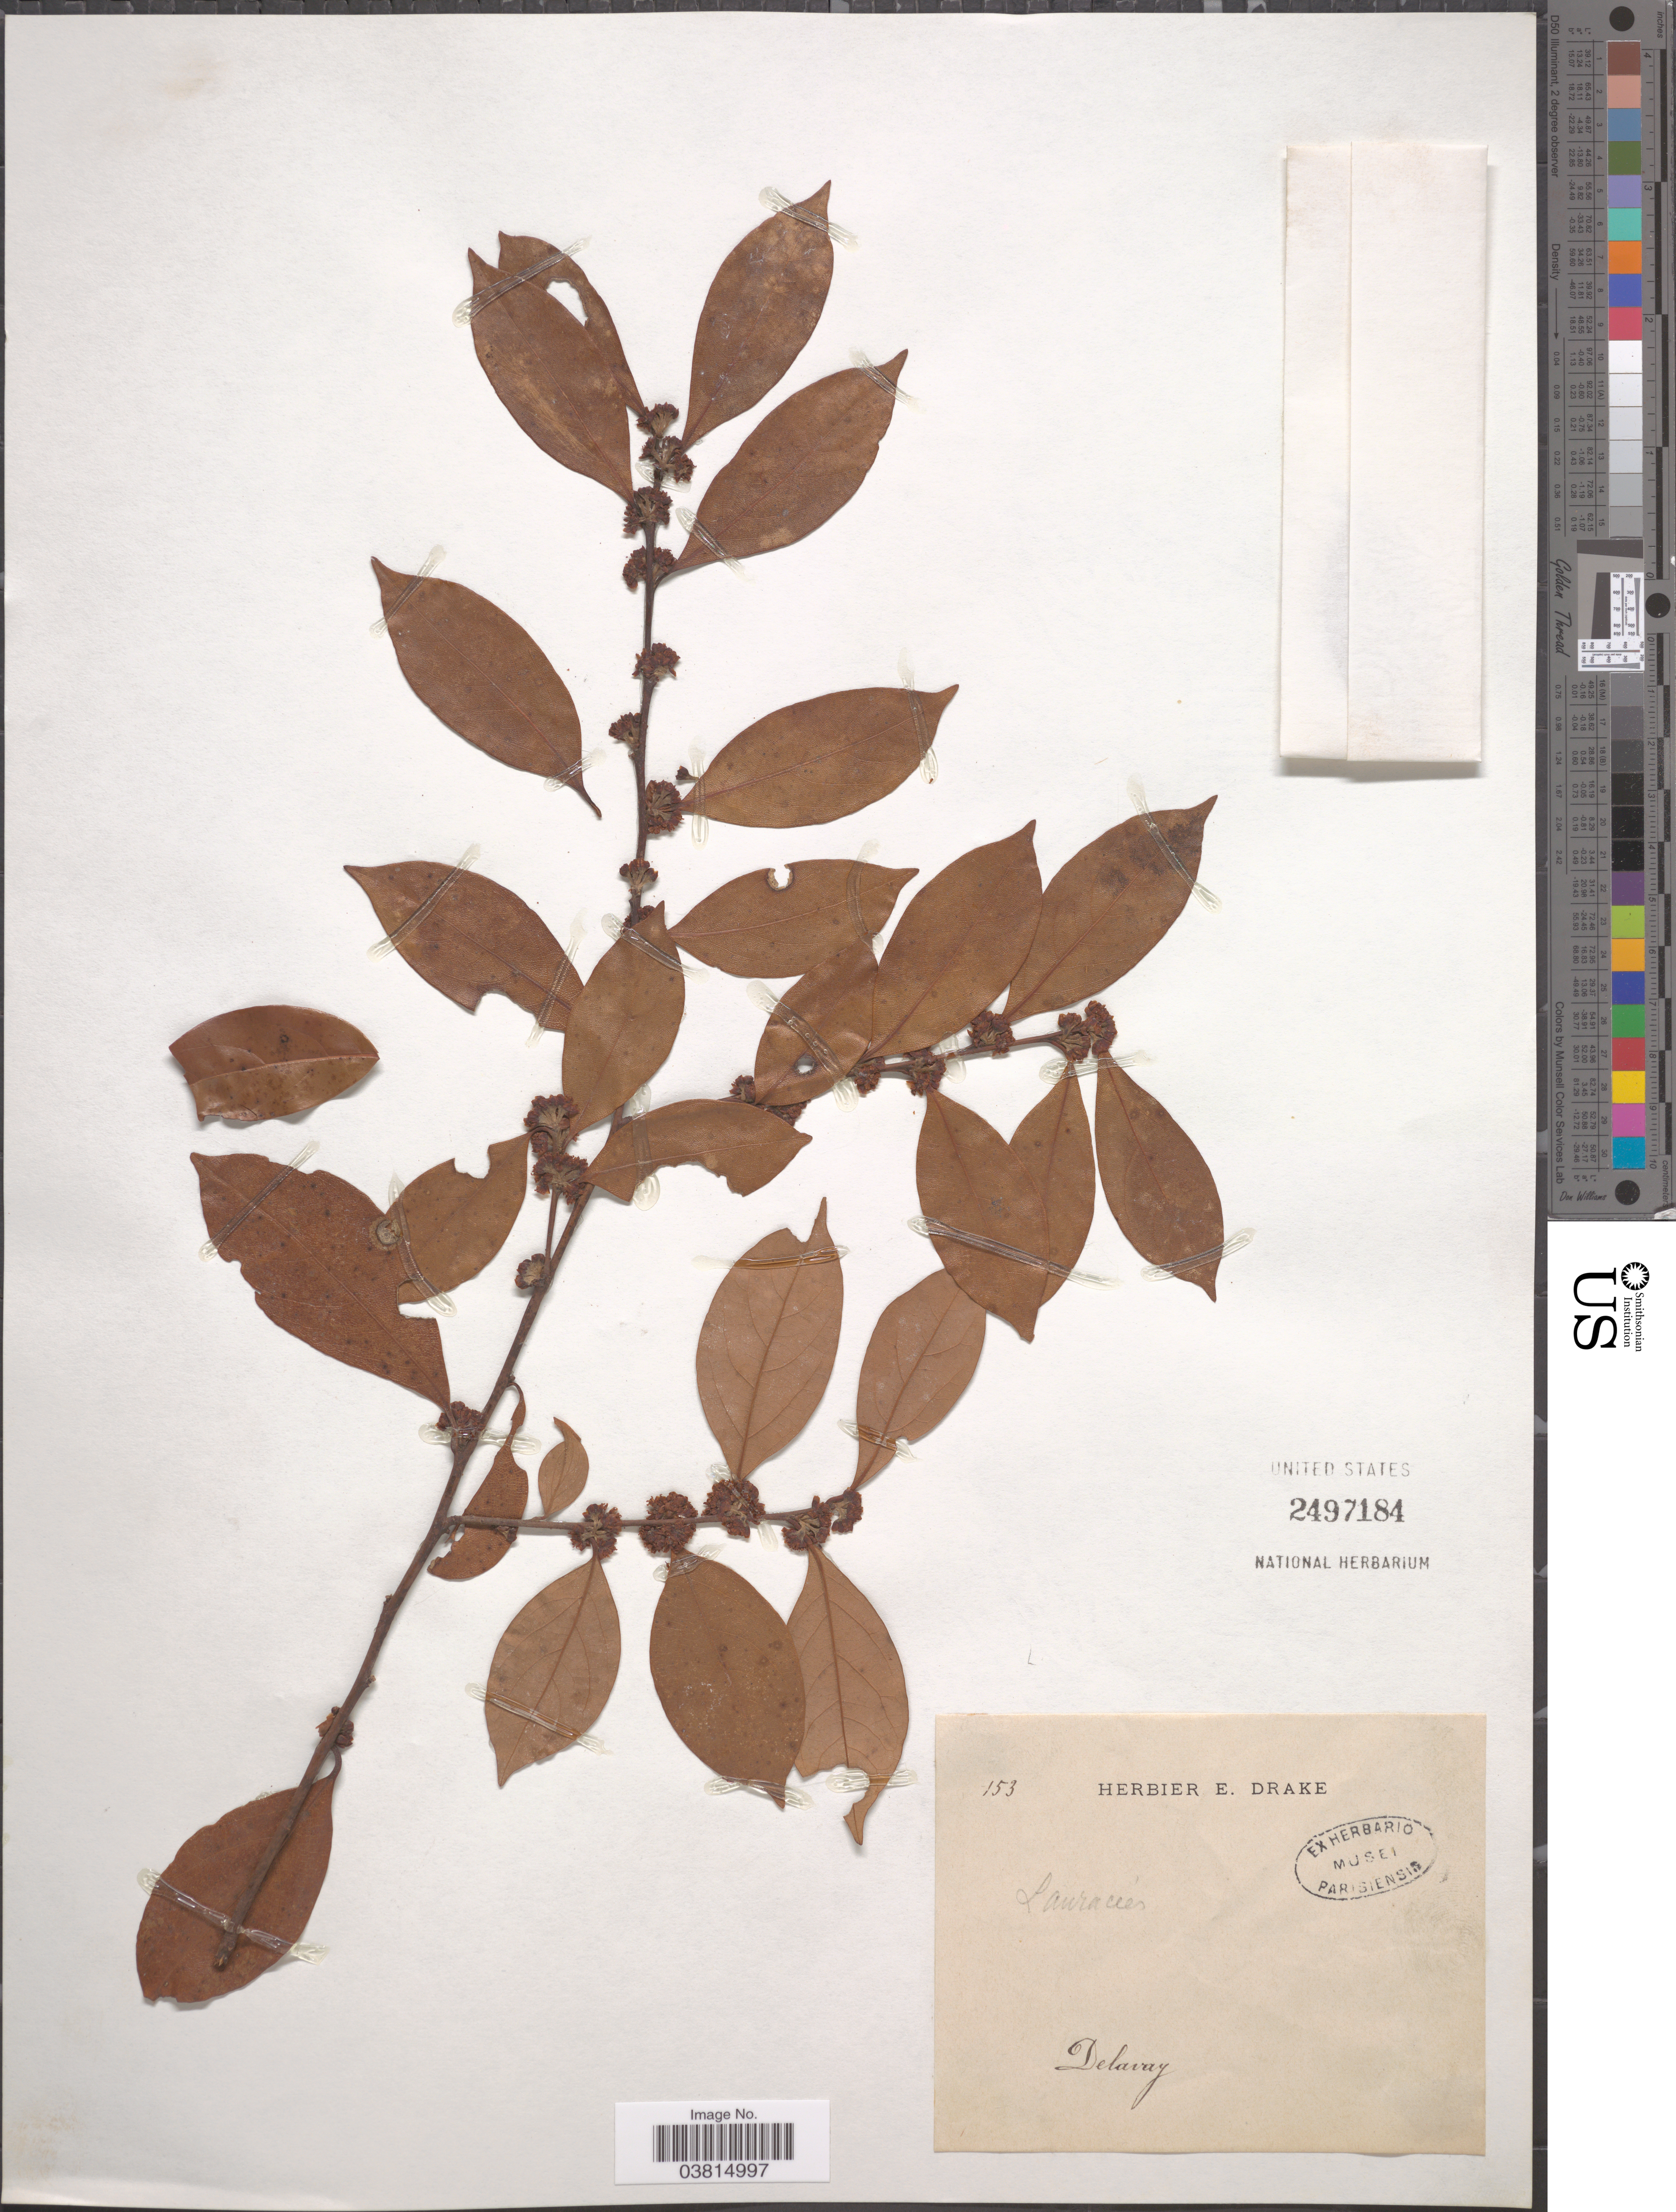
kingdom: Plantae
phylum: Tracheophyta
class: Magnoliopsida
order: Laurales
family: Lauraceae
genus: Lindera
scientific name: Lindera communis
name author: Hemsl.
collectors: Delavay, --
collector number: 153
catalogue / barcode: US 2497184